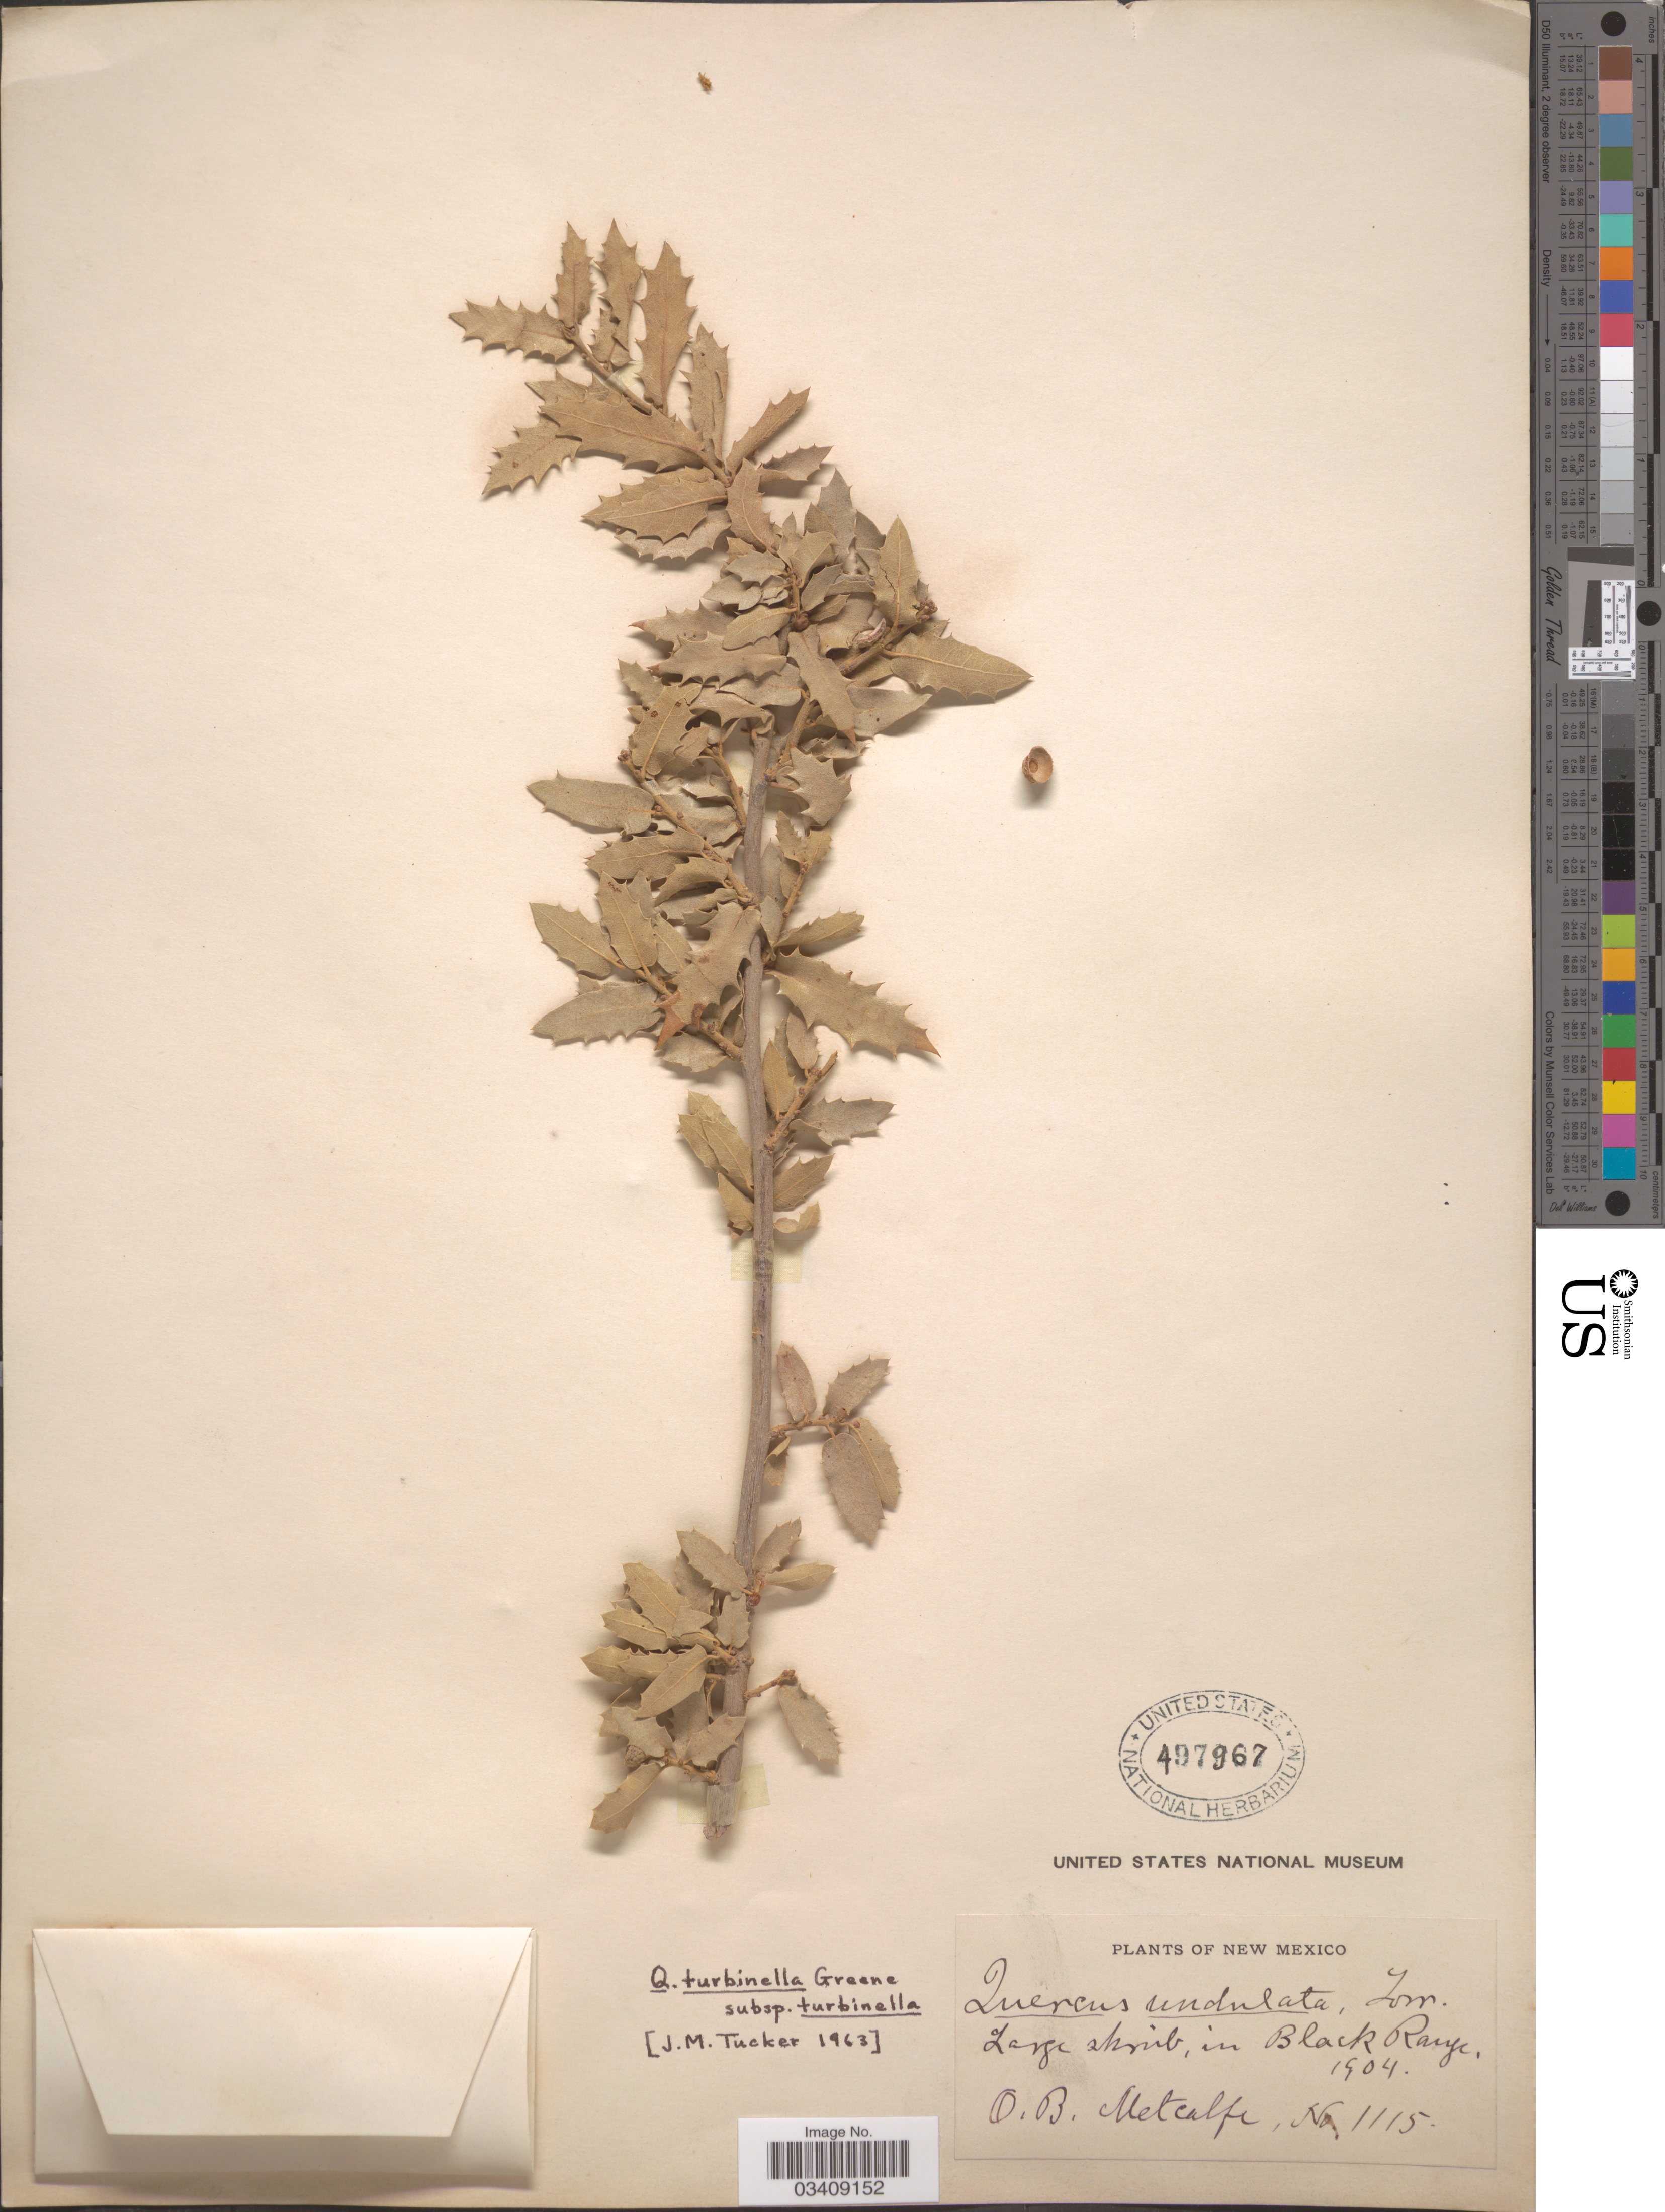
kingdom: Plantae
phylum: Tracheophyta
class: Magnoliopsida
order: Fagales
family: Fagaceae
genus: Quercus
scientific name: Quercus turbinella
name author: Greene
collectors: O. B. Metcalfe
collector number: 1115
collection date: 1904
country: United States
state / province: New Mexico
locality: Black Range.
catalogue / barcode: US 497967